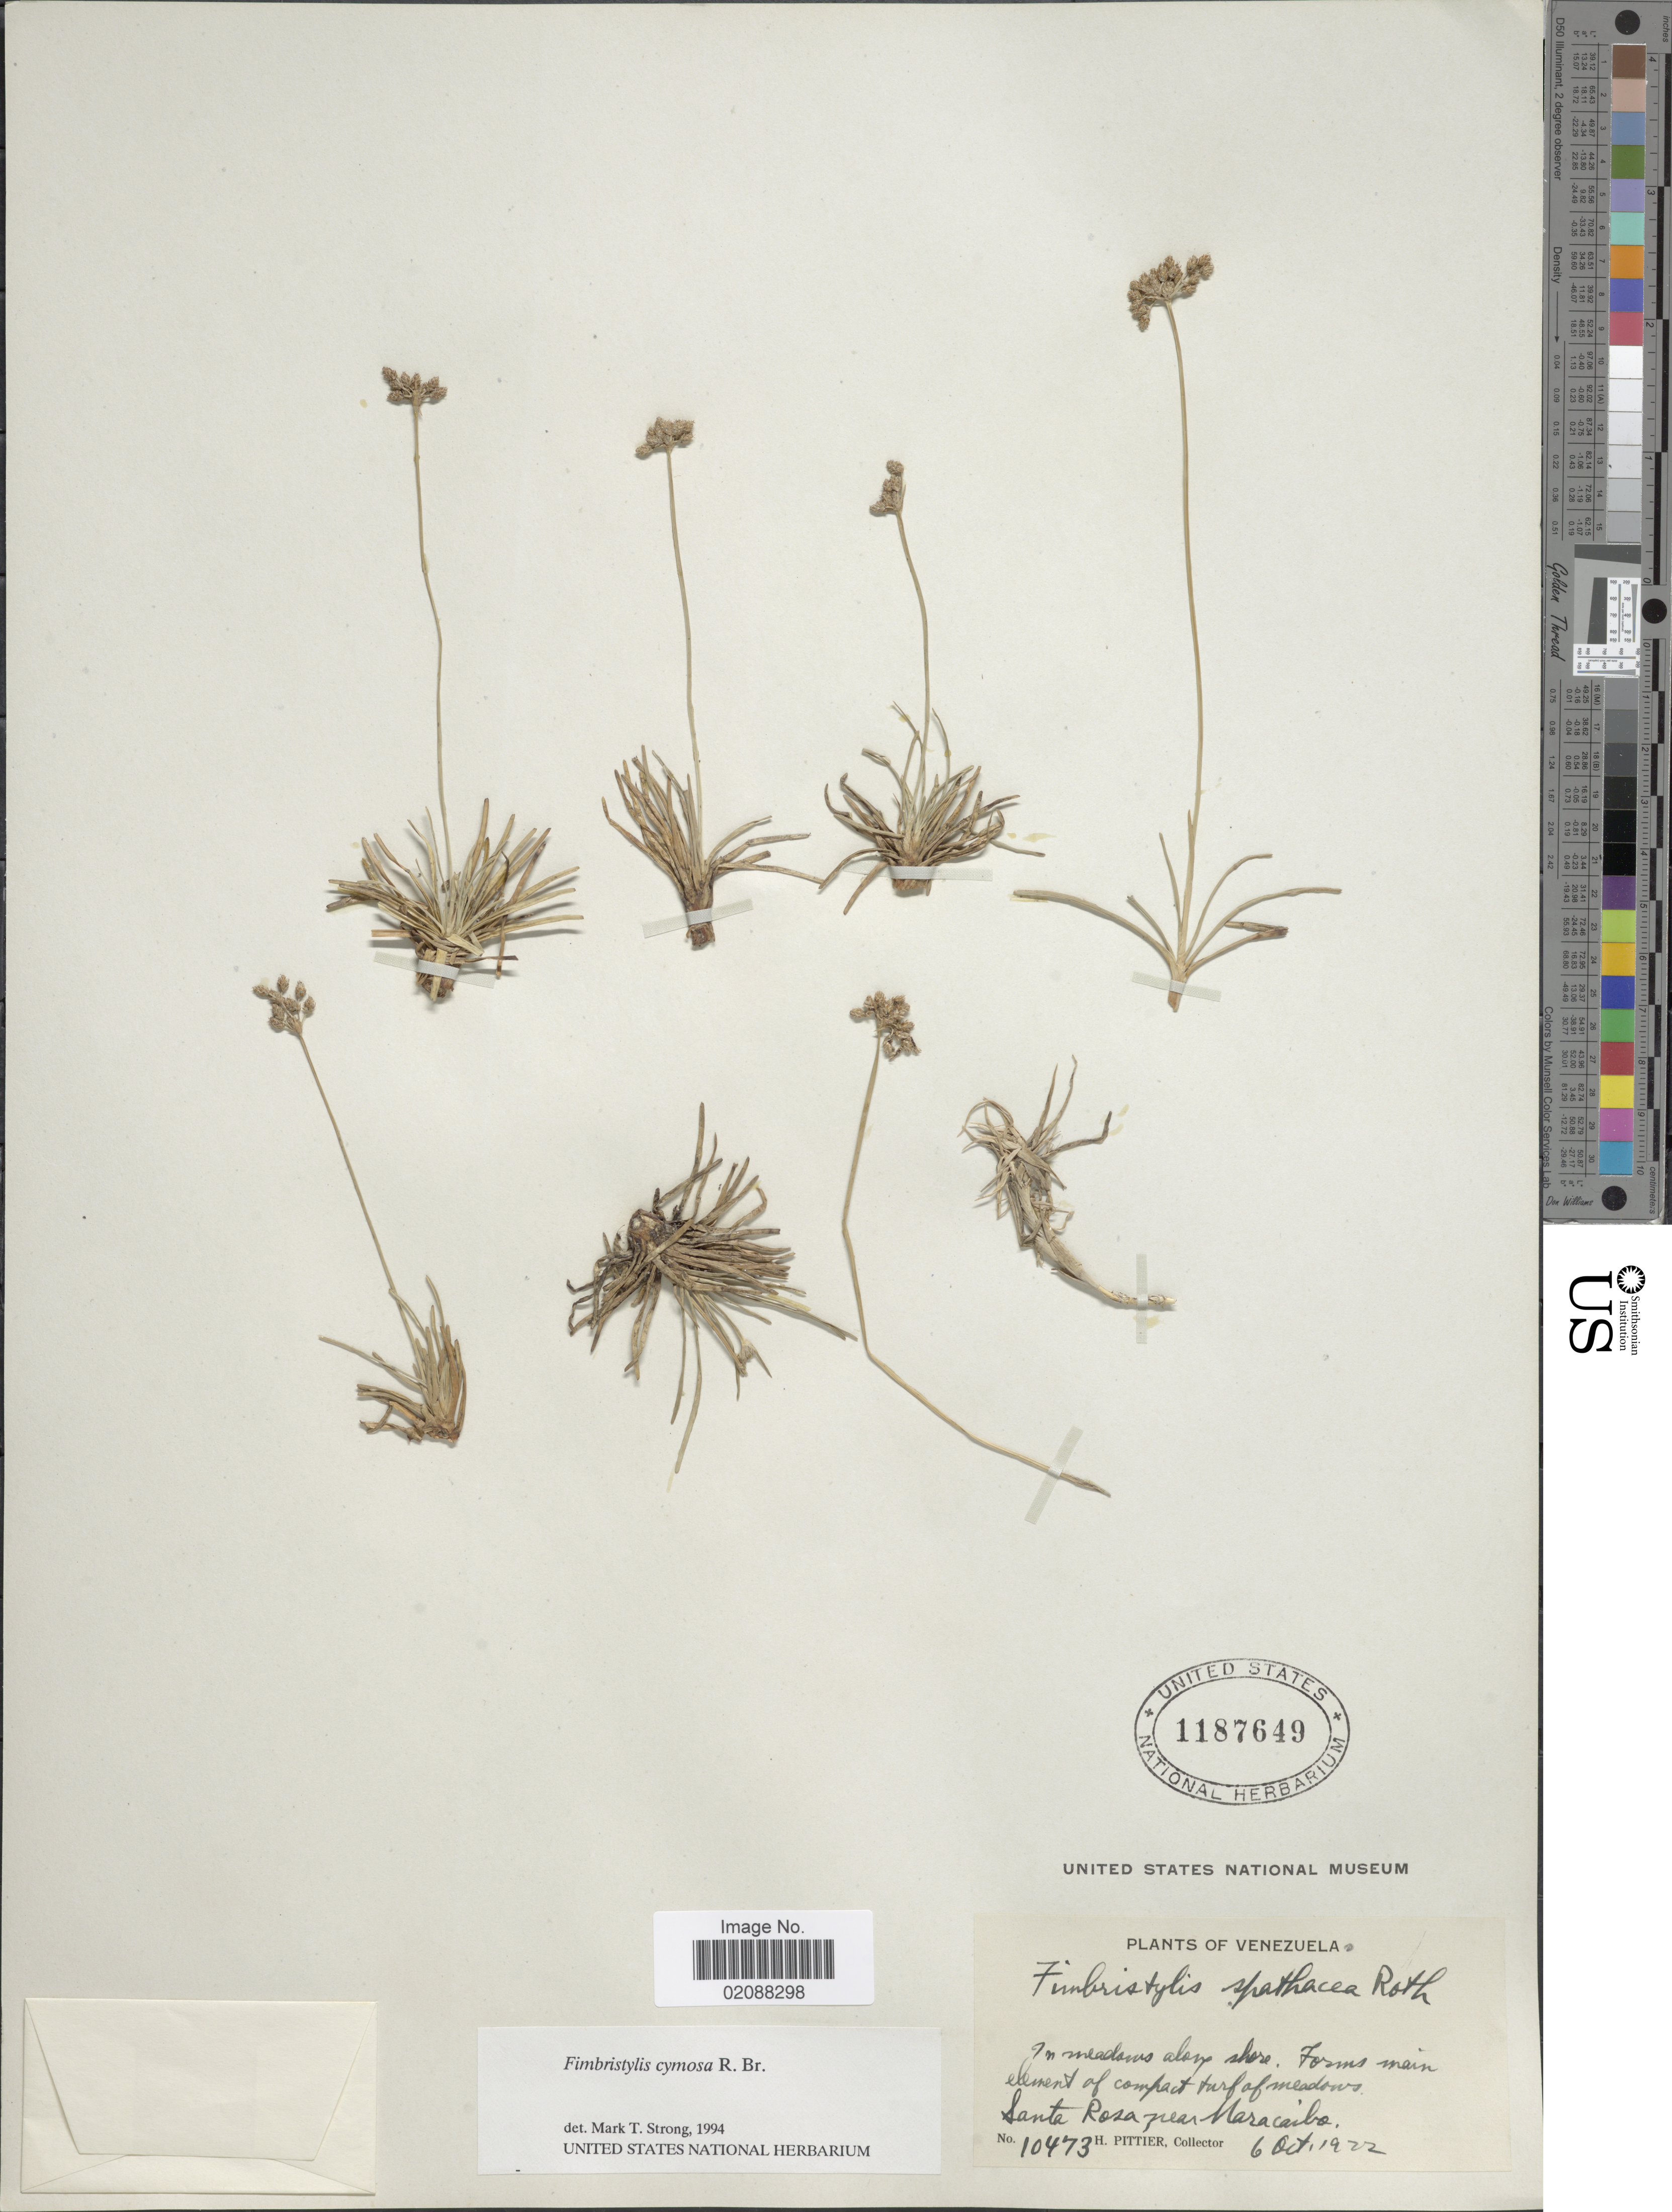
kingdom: Plantae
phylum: Tracheophyta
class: Liliopsida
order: Poales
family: Cyperaceae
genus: Fimbristylis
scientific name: Fimbristylis cymosa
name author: R. Br.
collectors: H. F. Pittier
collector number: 10473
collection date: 1922-10-06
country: Venezuela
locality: Santa Rosa near Maracaiba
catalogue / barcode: US 1187649